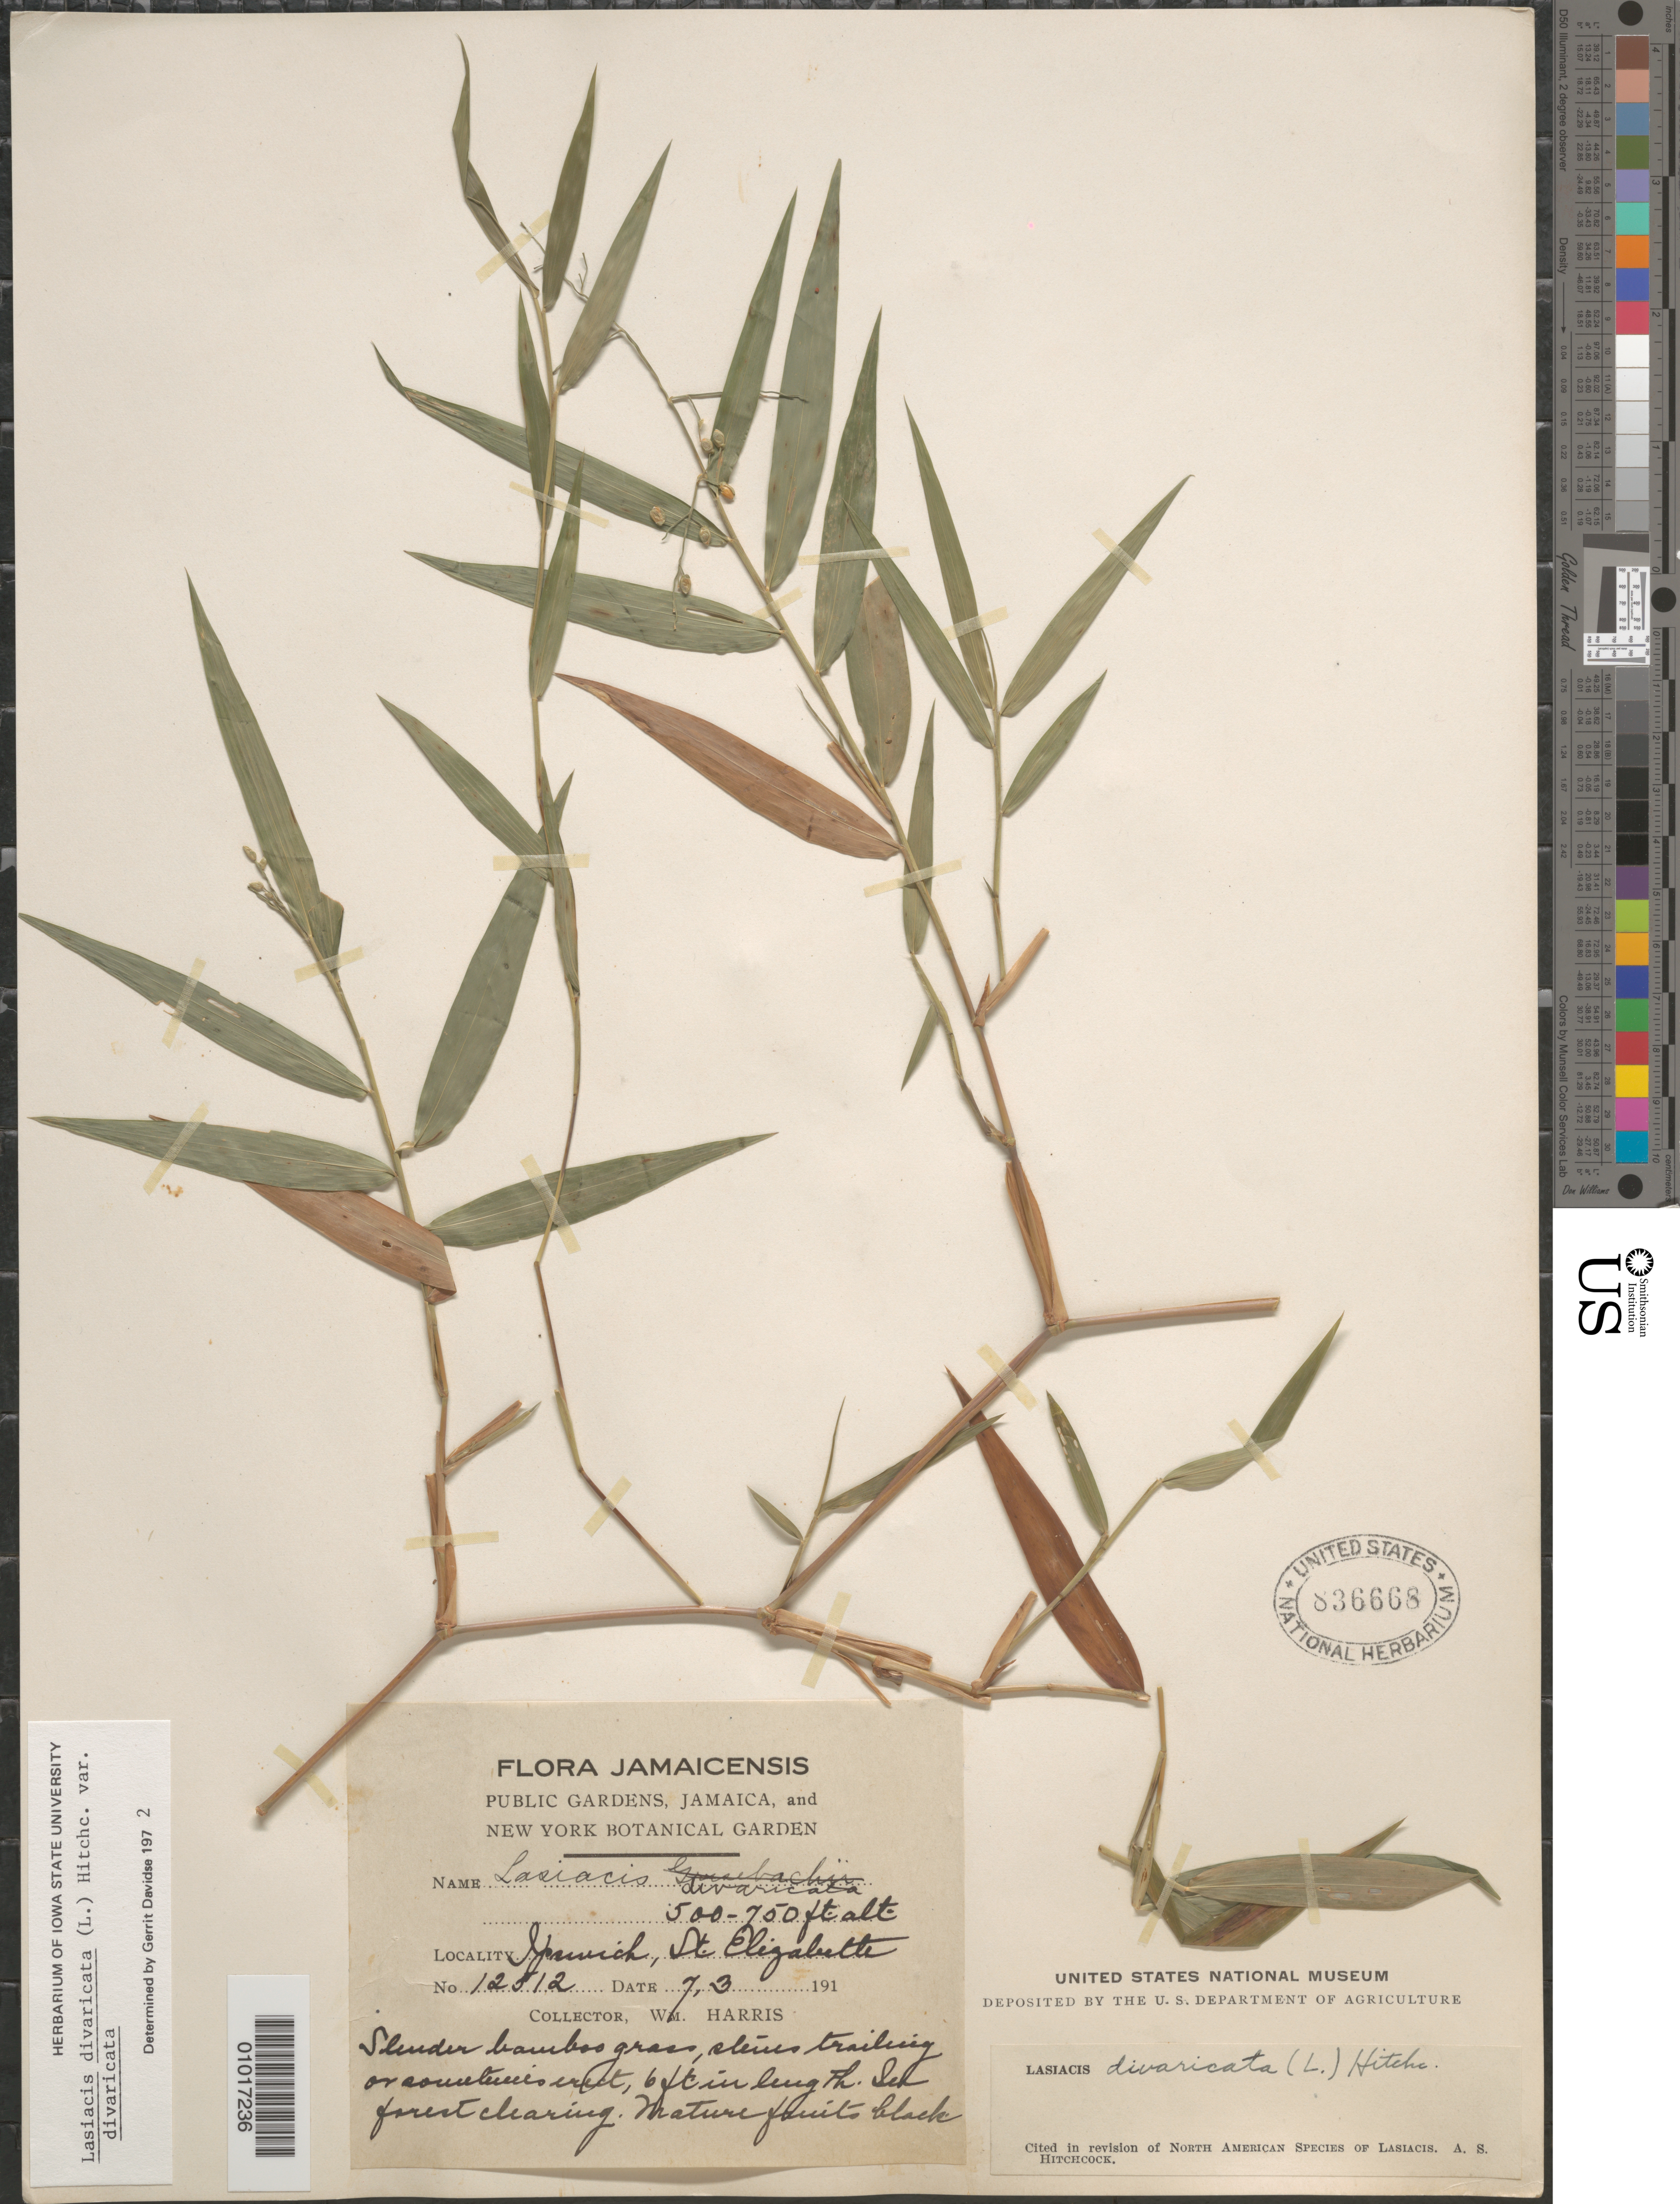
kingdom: Plantae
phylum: Tracheophyta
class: Liliopsida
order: Poales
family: Poaceae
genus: Lasiacis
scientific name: Lasiacis divaricata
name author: (L.) Hitchc.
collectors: W. H. Harris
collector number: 12512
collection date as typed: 07 Mar 1910 to 03 Jul 1910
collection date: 1910-03-07/1910-07-03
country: Jamaica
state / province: Saint Elizabeth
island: Jamaica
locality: Ipswich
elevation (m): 152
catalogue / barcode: US 836668